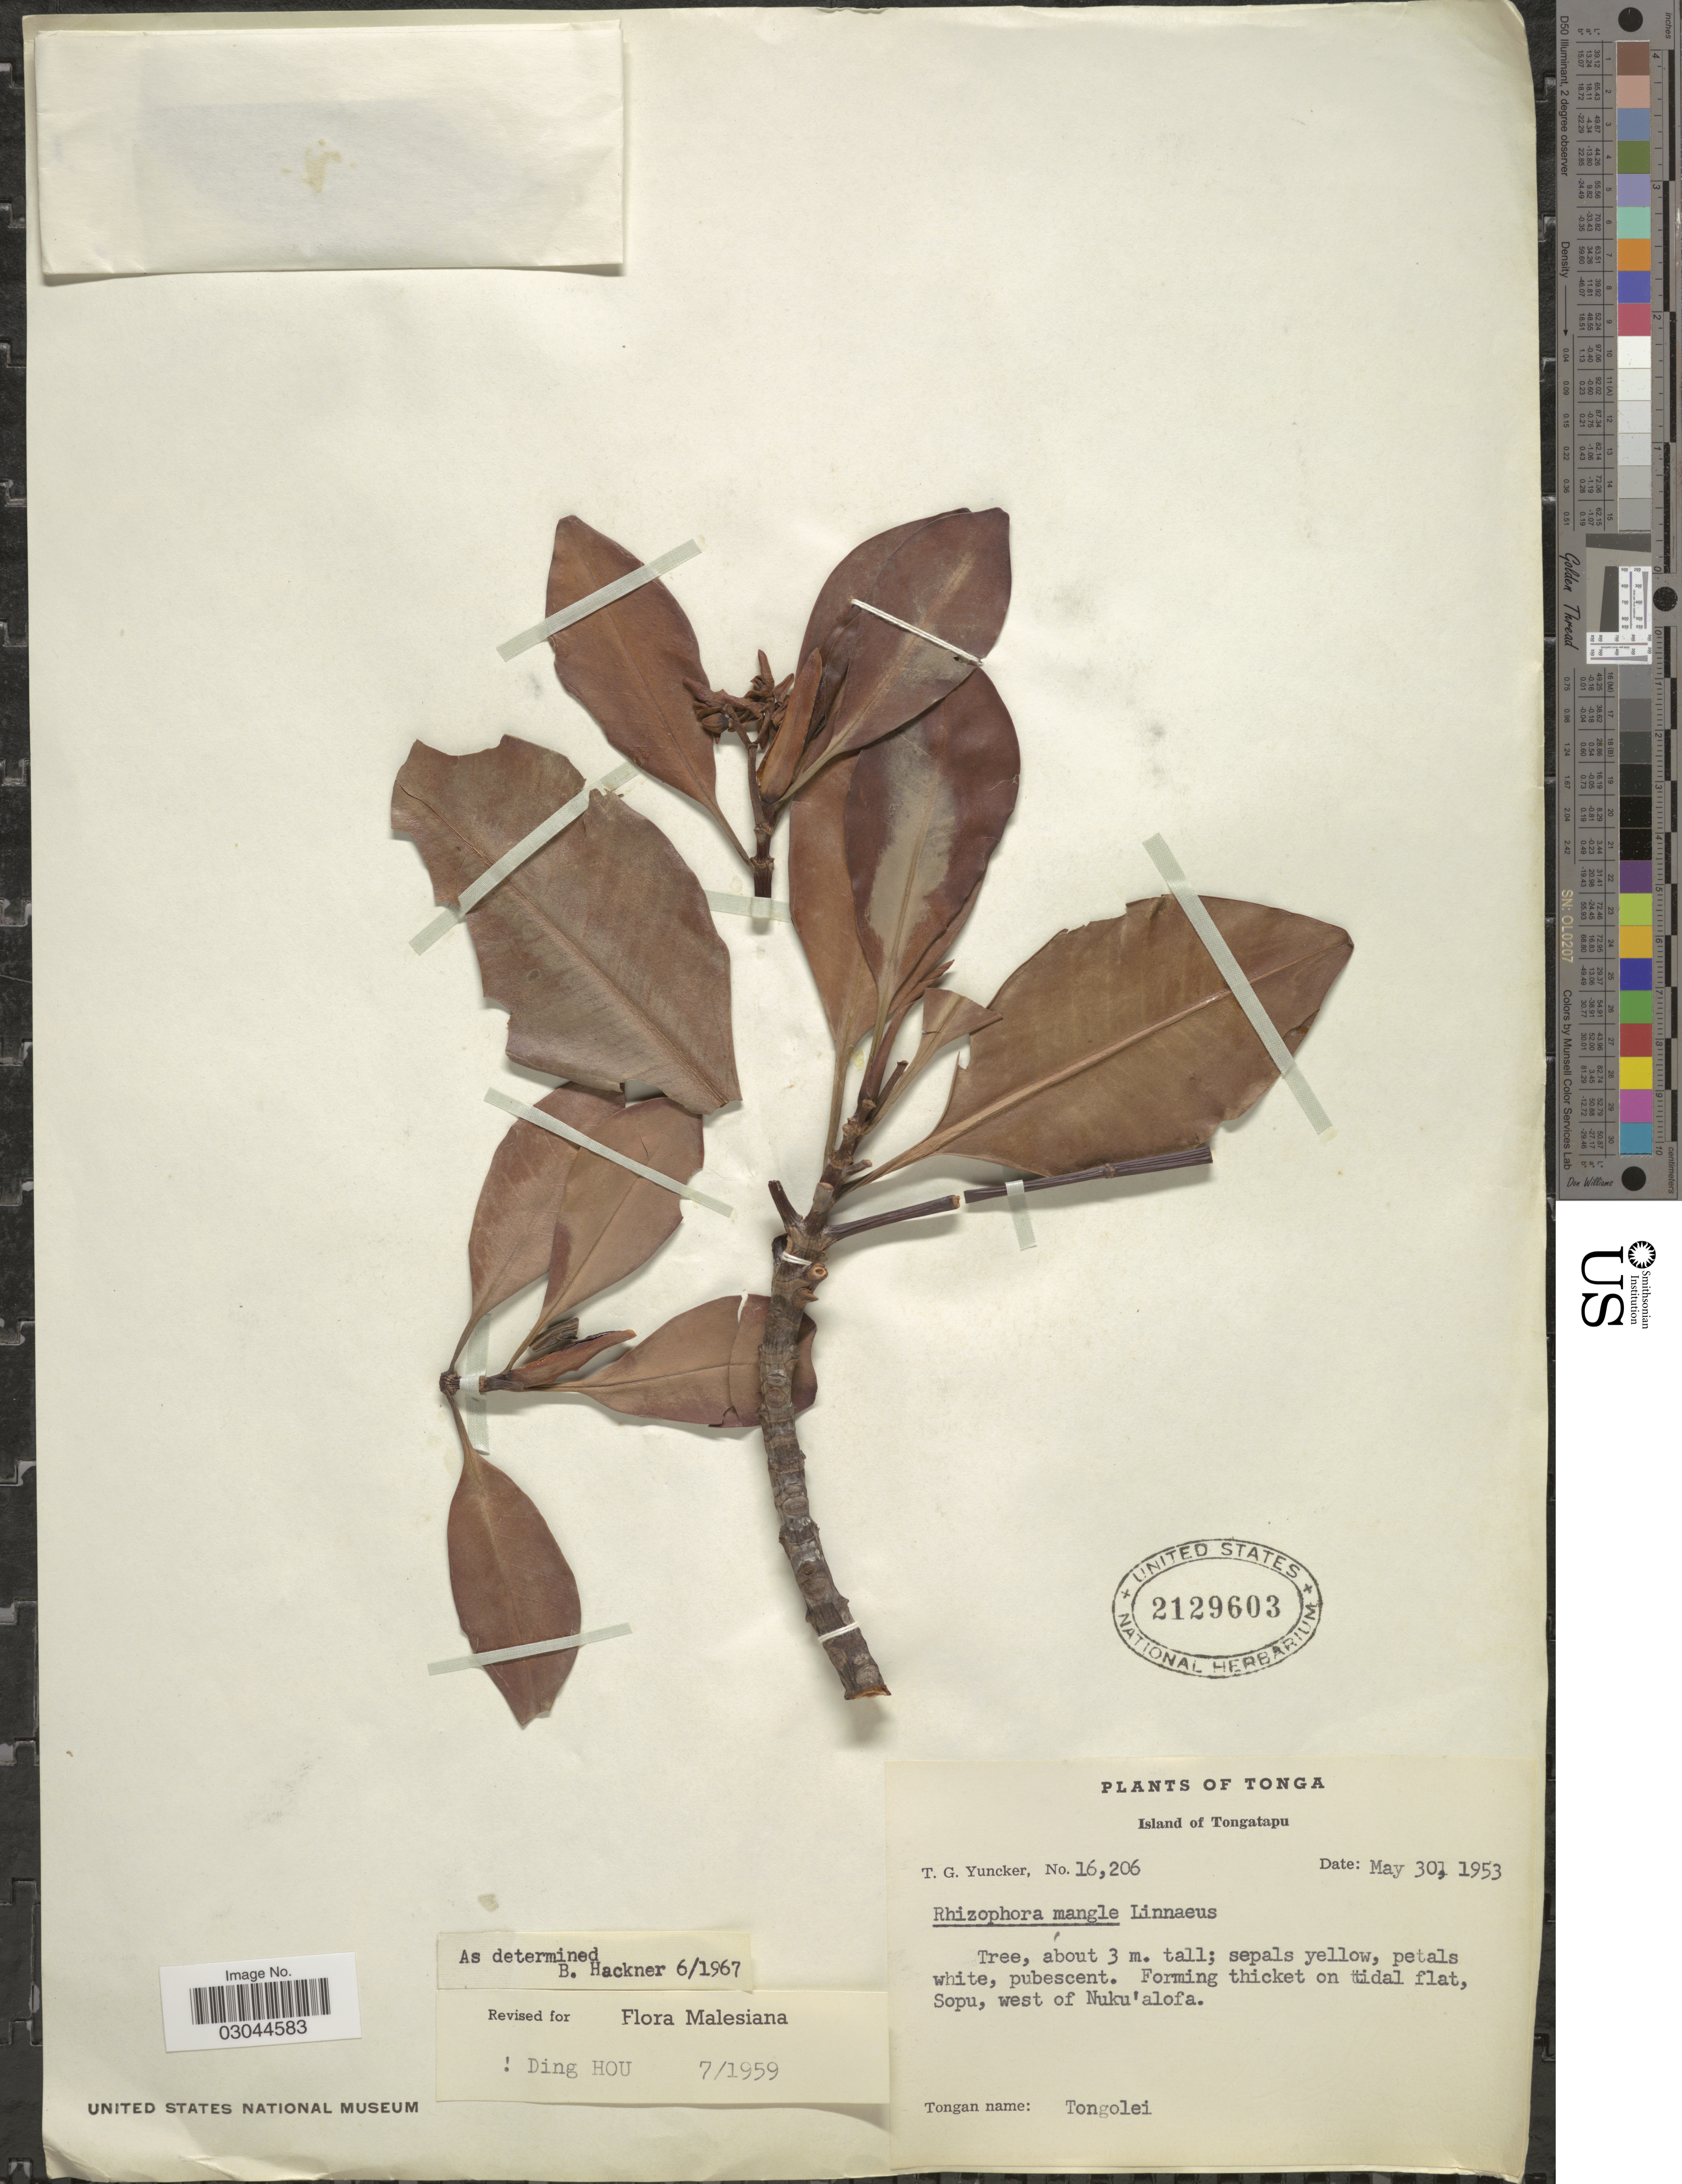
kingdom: Plantae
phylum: Tracheophyta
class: Magnoliopsida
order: Malpighiales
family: Rhizophoraceae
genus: Rhizophora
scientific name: Rhizophora mangle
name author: L.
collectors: T. G. Yuncker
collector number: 16206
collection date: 1953-05-30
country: Tonga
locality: Island of Tongatapu. Forming thicket on tidal flat, Sopu, west of Nuku'alofa.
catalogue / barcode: US 2129603